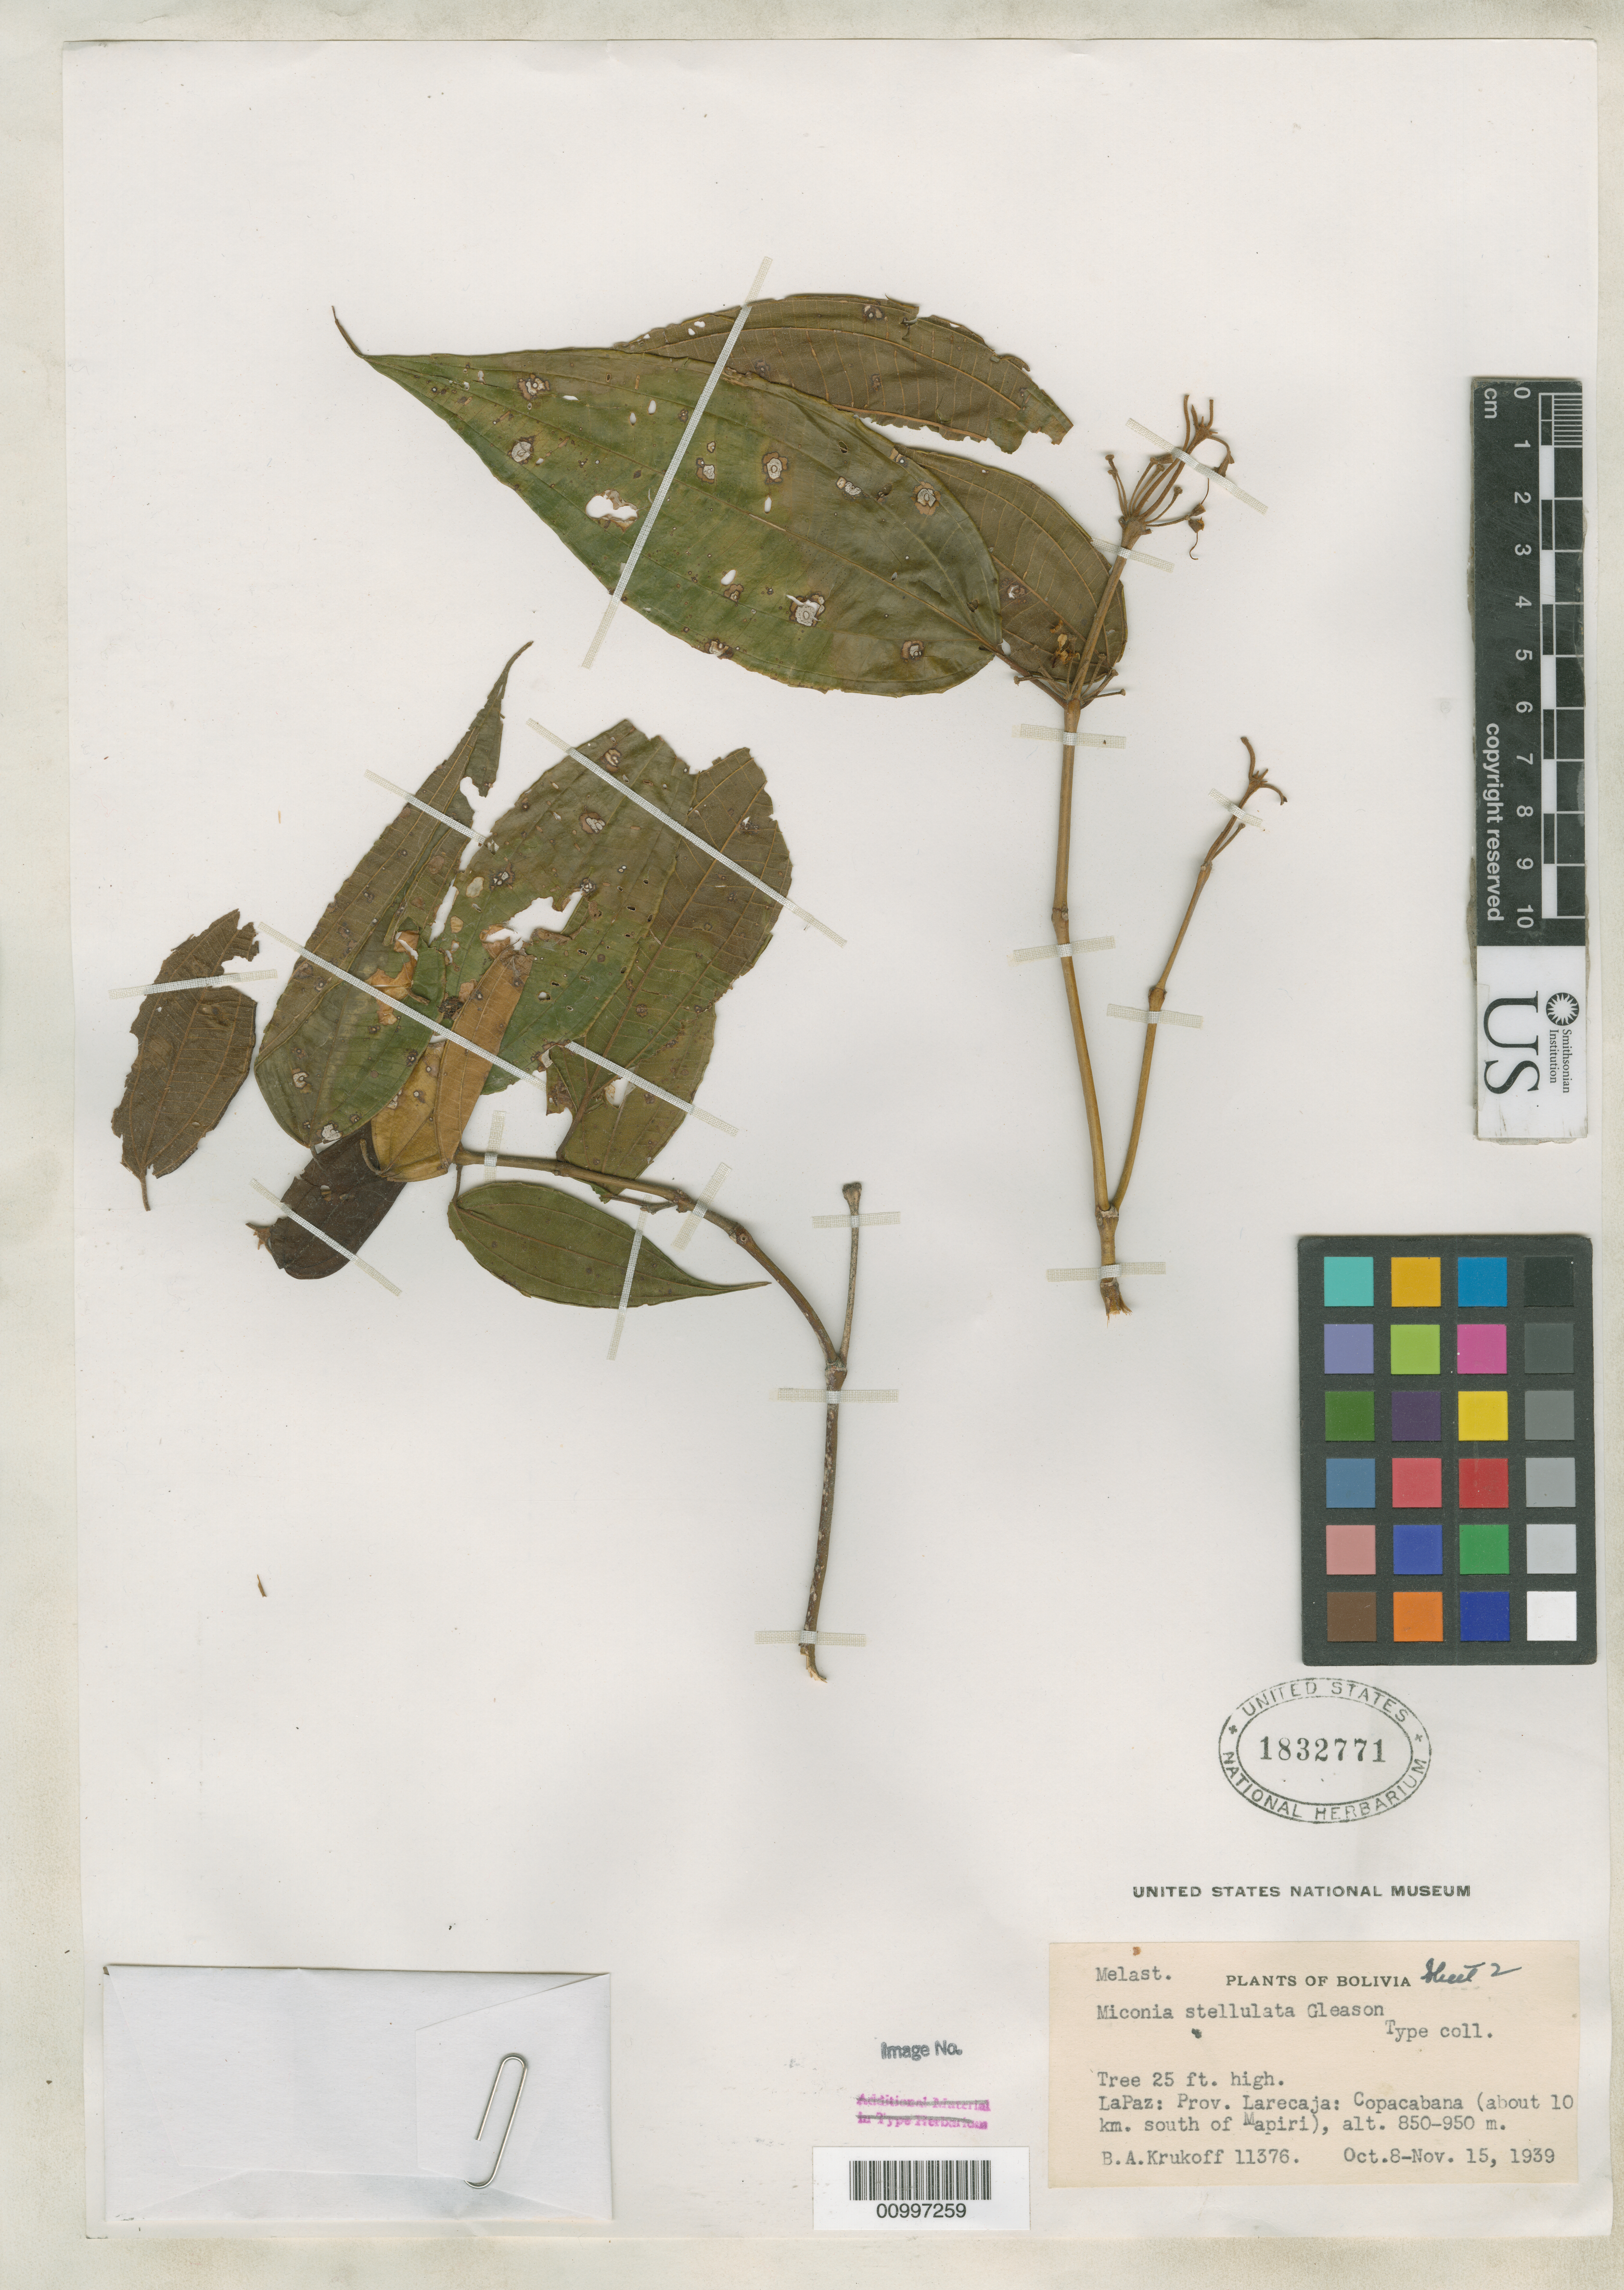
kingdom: Plantae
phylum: Tracheophyta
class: Magnoliopsida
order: Myrtales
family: Melastomataceae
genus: Miconia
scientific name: Miconia stellulata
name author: Gleason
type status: Isotype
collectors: B. A. Krukoff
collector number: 11376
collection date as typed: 08 Oct 1939 to 15 Nov 1939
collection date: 1939-10-08/1939-11-15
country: Bolivia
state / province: La Paz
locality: Prov. Larecaja; Copacabana (about 10 km south of Mapiri).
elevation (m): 850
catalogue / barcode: US 1832771